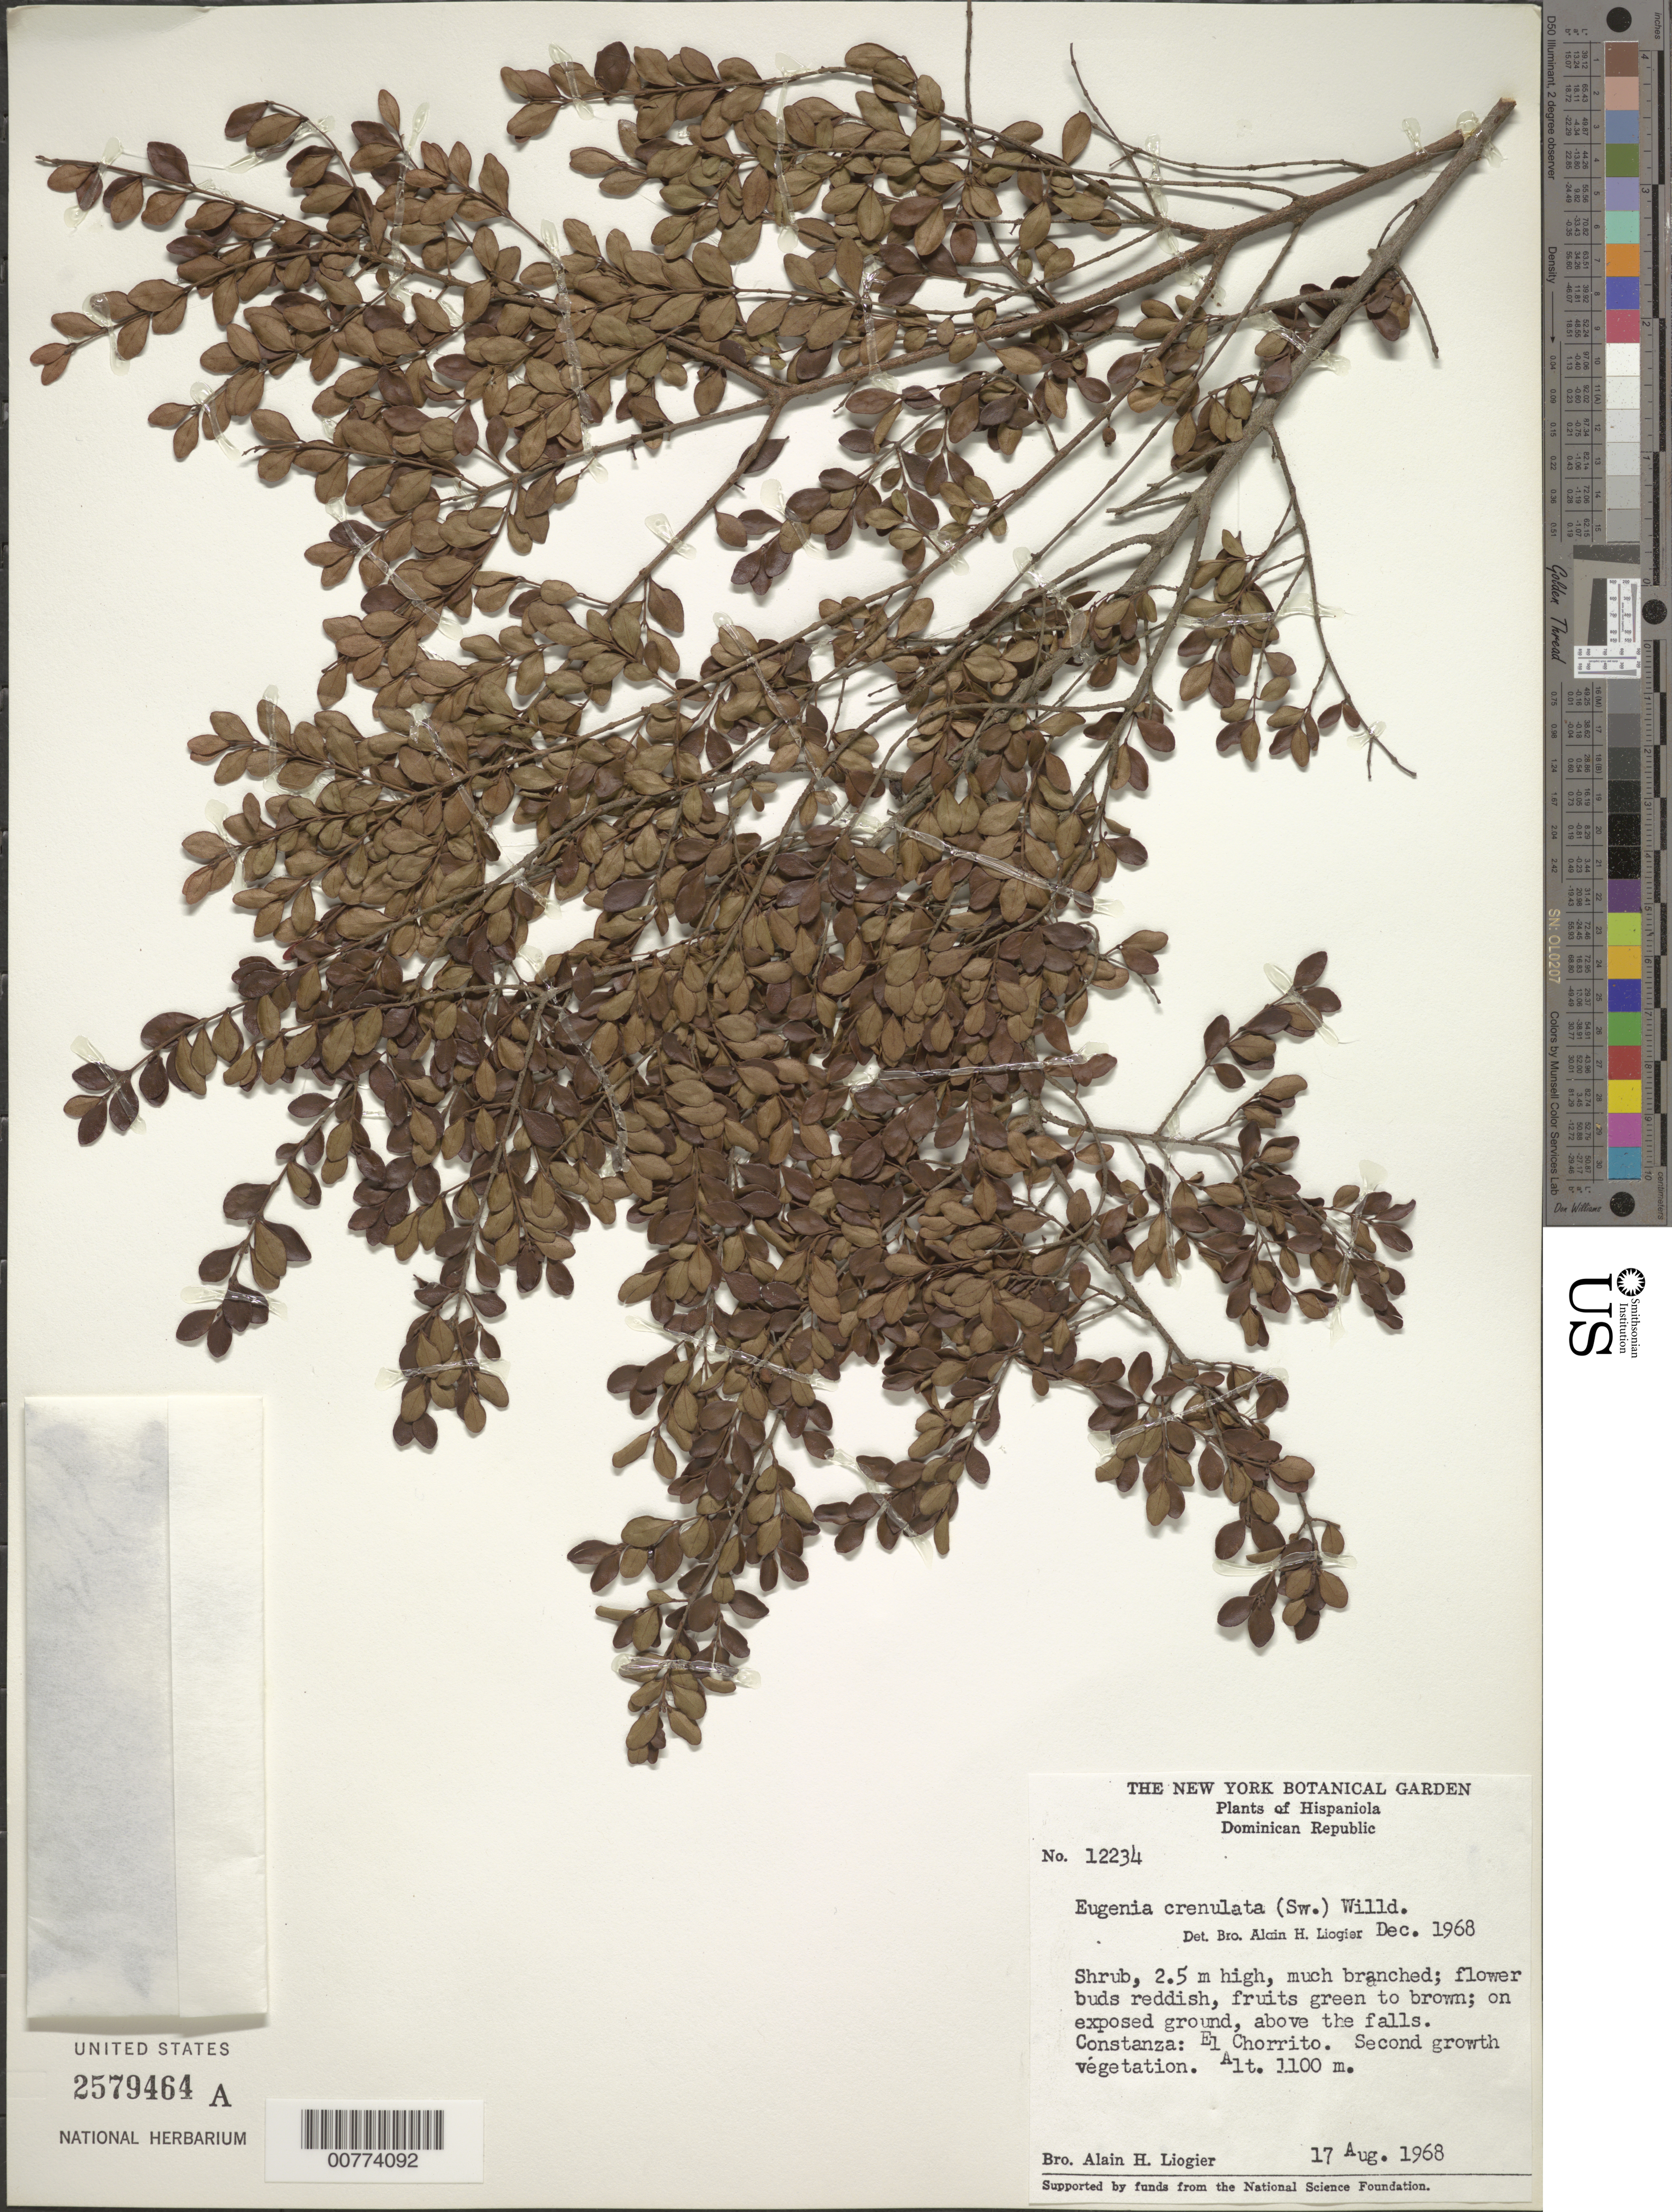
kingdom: Plantae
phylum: Tracheophyta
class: Magnoliopsida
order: Myrtales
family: Myrtaceae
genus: Eugenia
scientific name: Eugenia crenulata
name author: (Sw.) Willd.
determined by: Liogier, Alain H.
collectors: A. H. Liogier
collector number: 12234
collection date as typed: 17 Aug 1968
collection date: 1968-08-17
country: Dominican Republic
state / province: La Vega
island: Hispaniola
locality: Constanza, El Chorrito.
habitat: On exposed ground, above the falls; second growth vegetation.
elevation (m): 1100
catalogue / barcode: US 2579464A